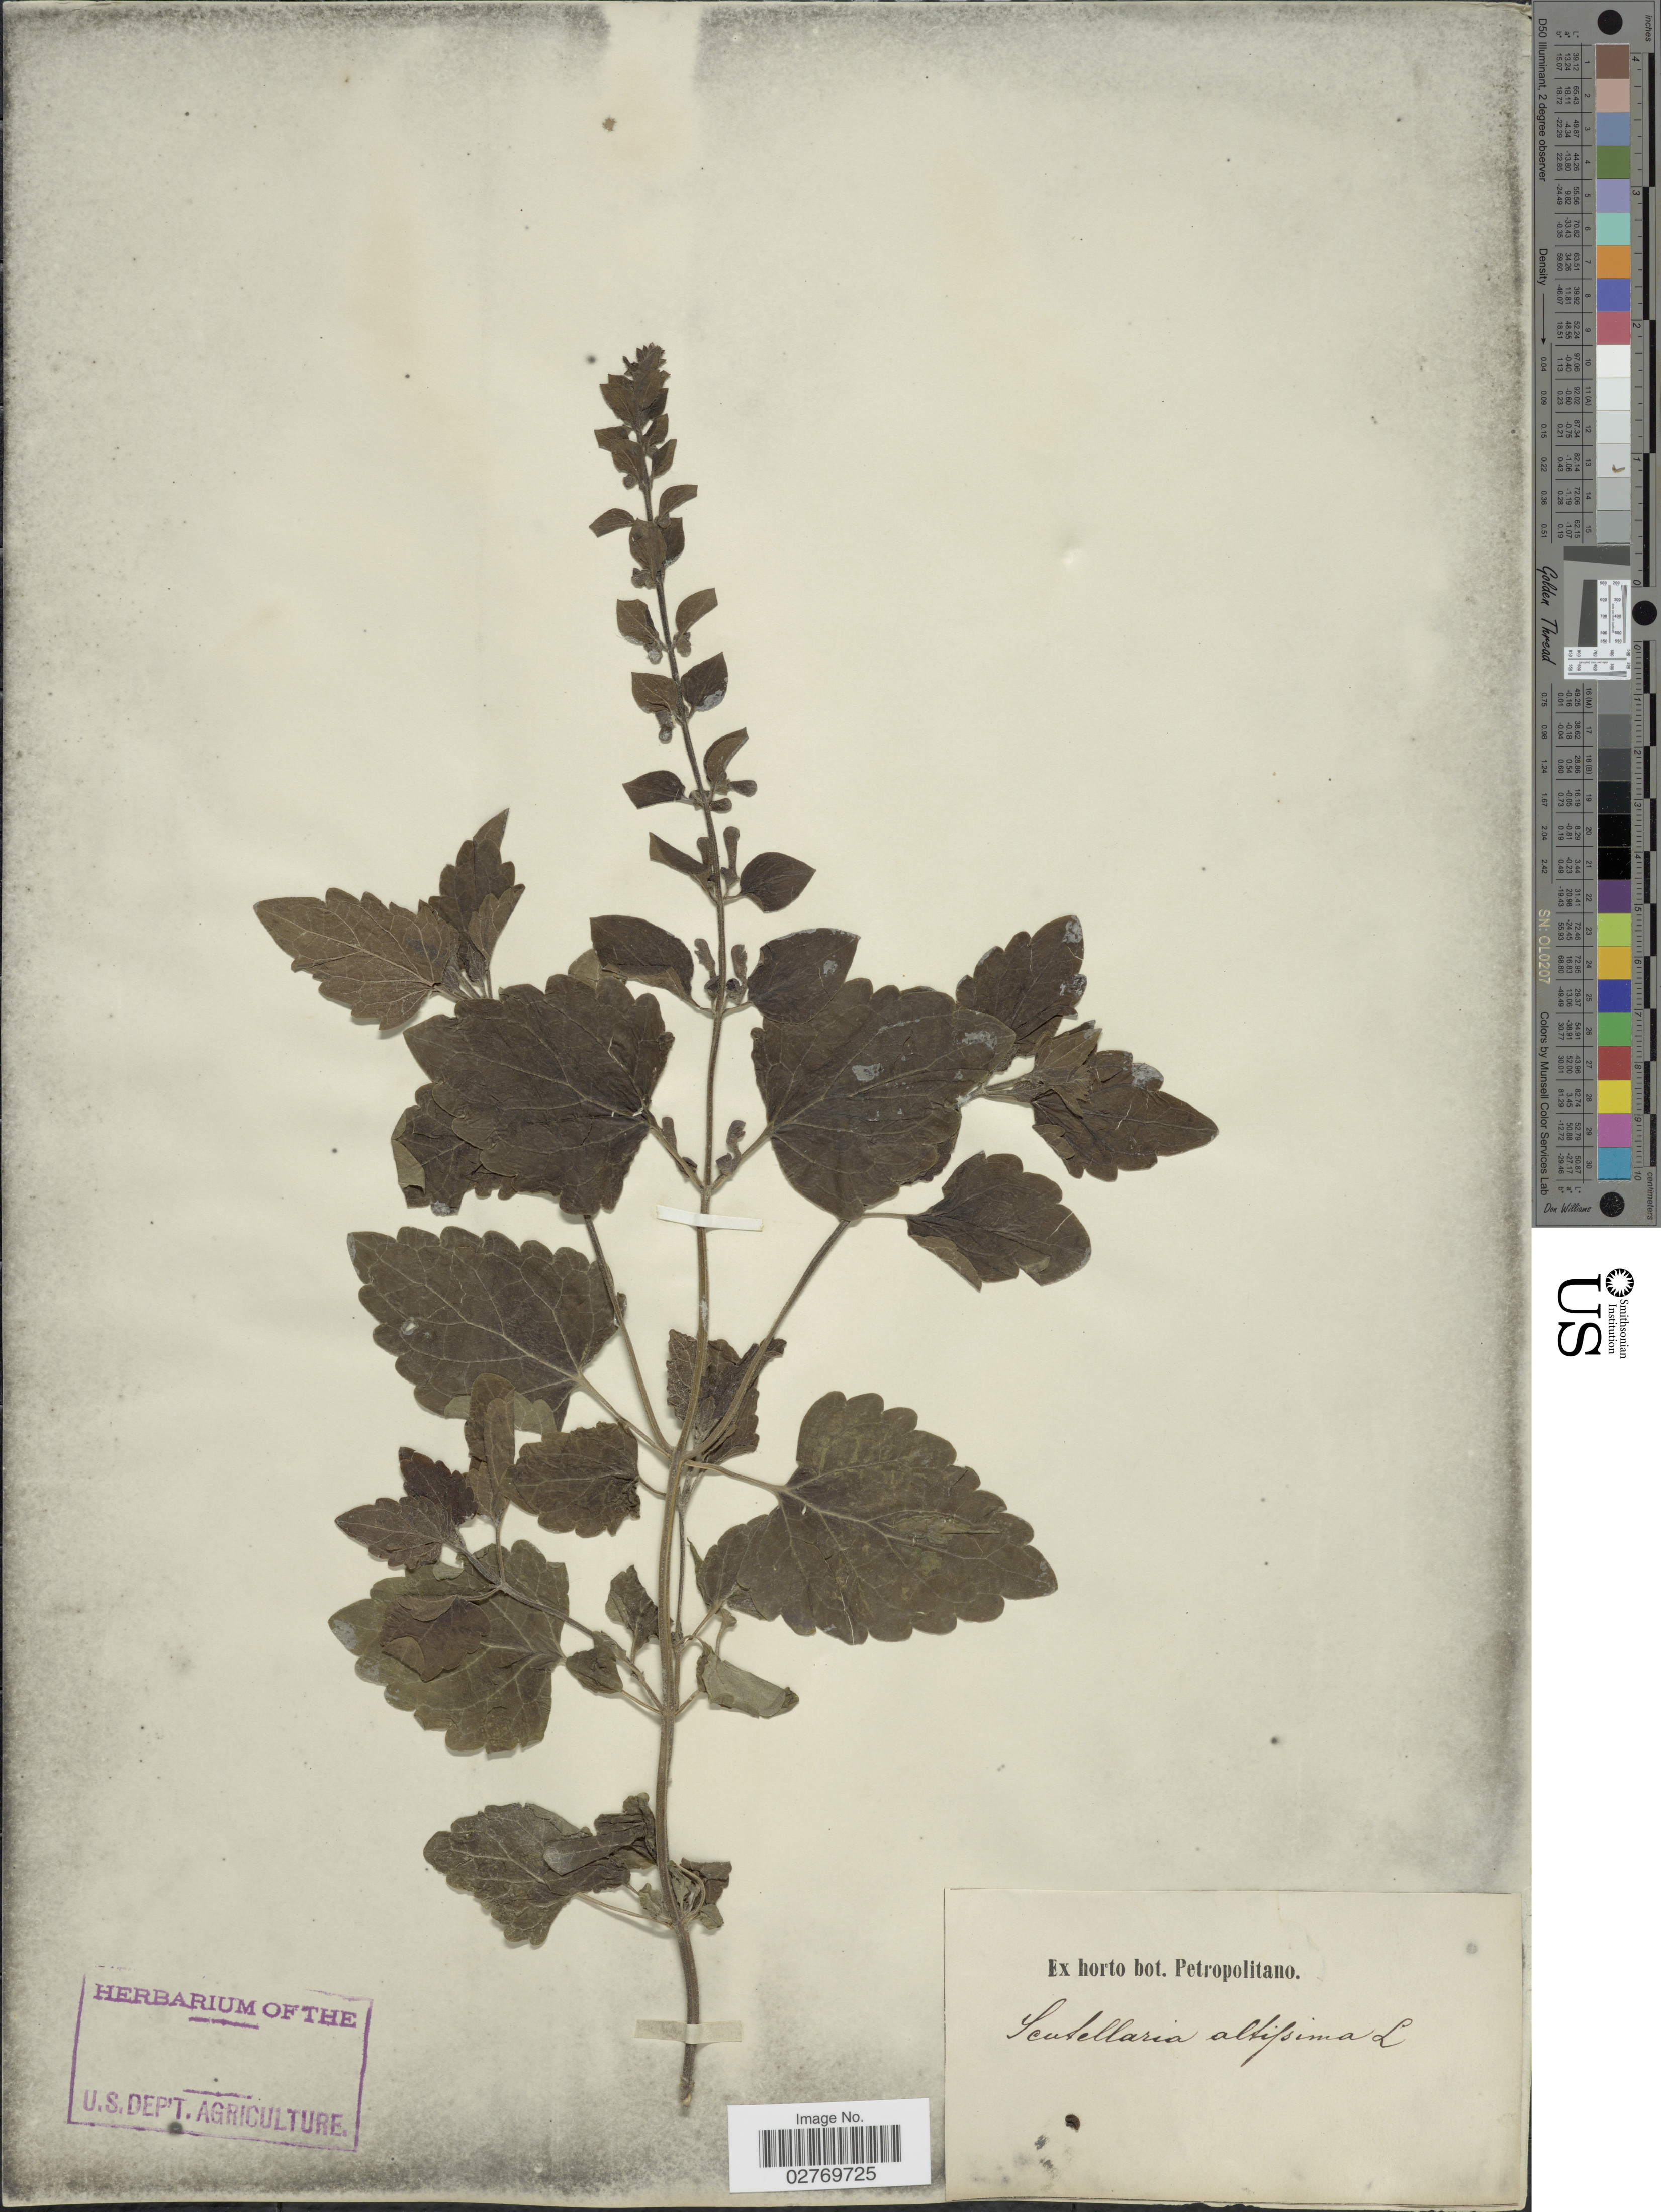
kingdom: Plantae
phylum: Tracheophyta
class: Magnoliopsida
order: Lamiales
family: Lamiaceae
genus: Scutellaria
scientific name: Scutellaria altissima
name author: L.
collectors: ex Horto Bot. Petropolitano